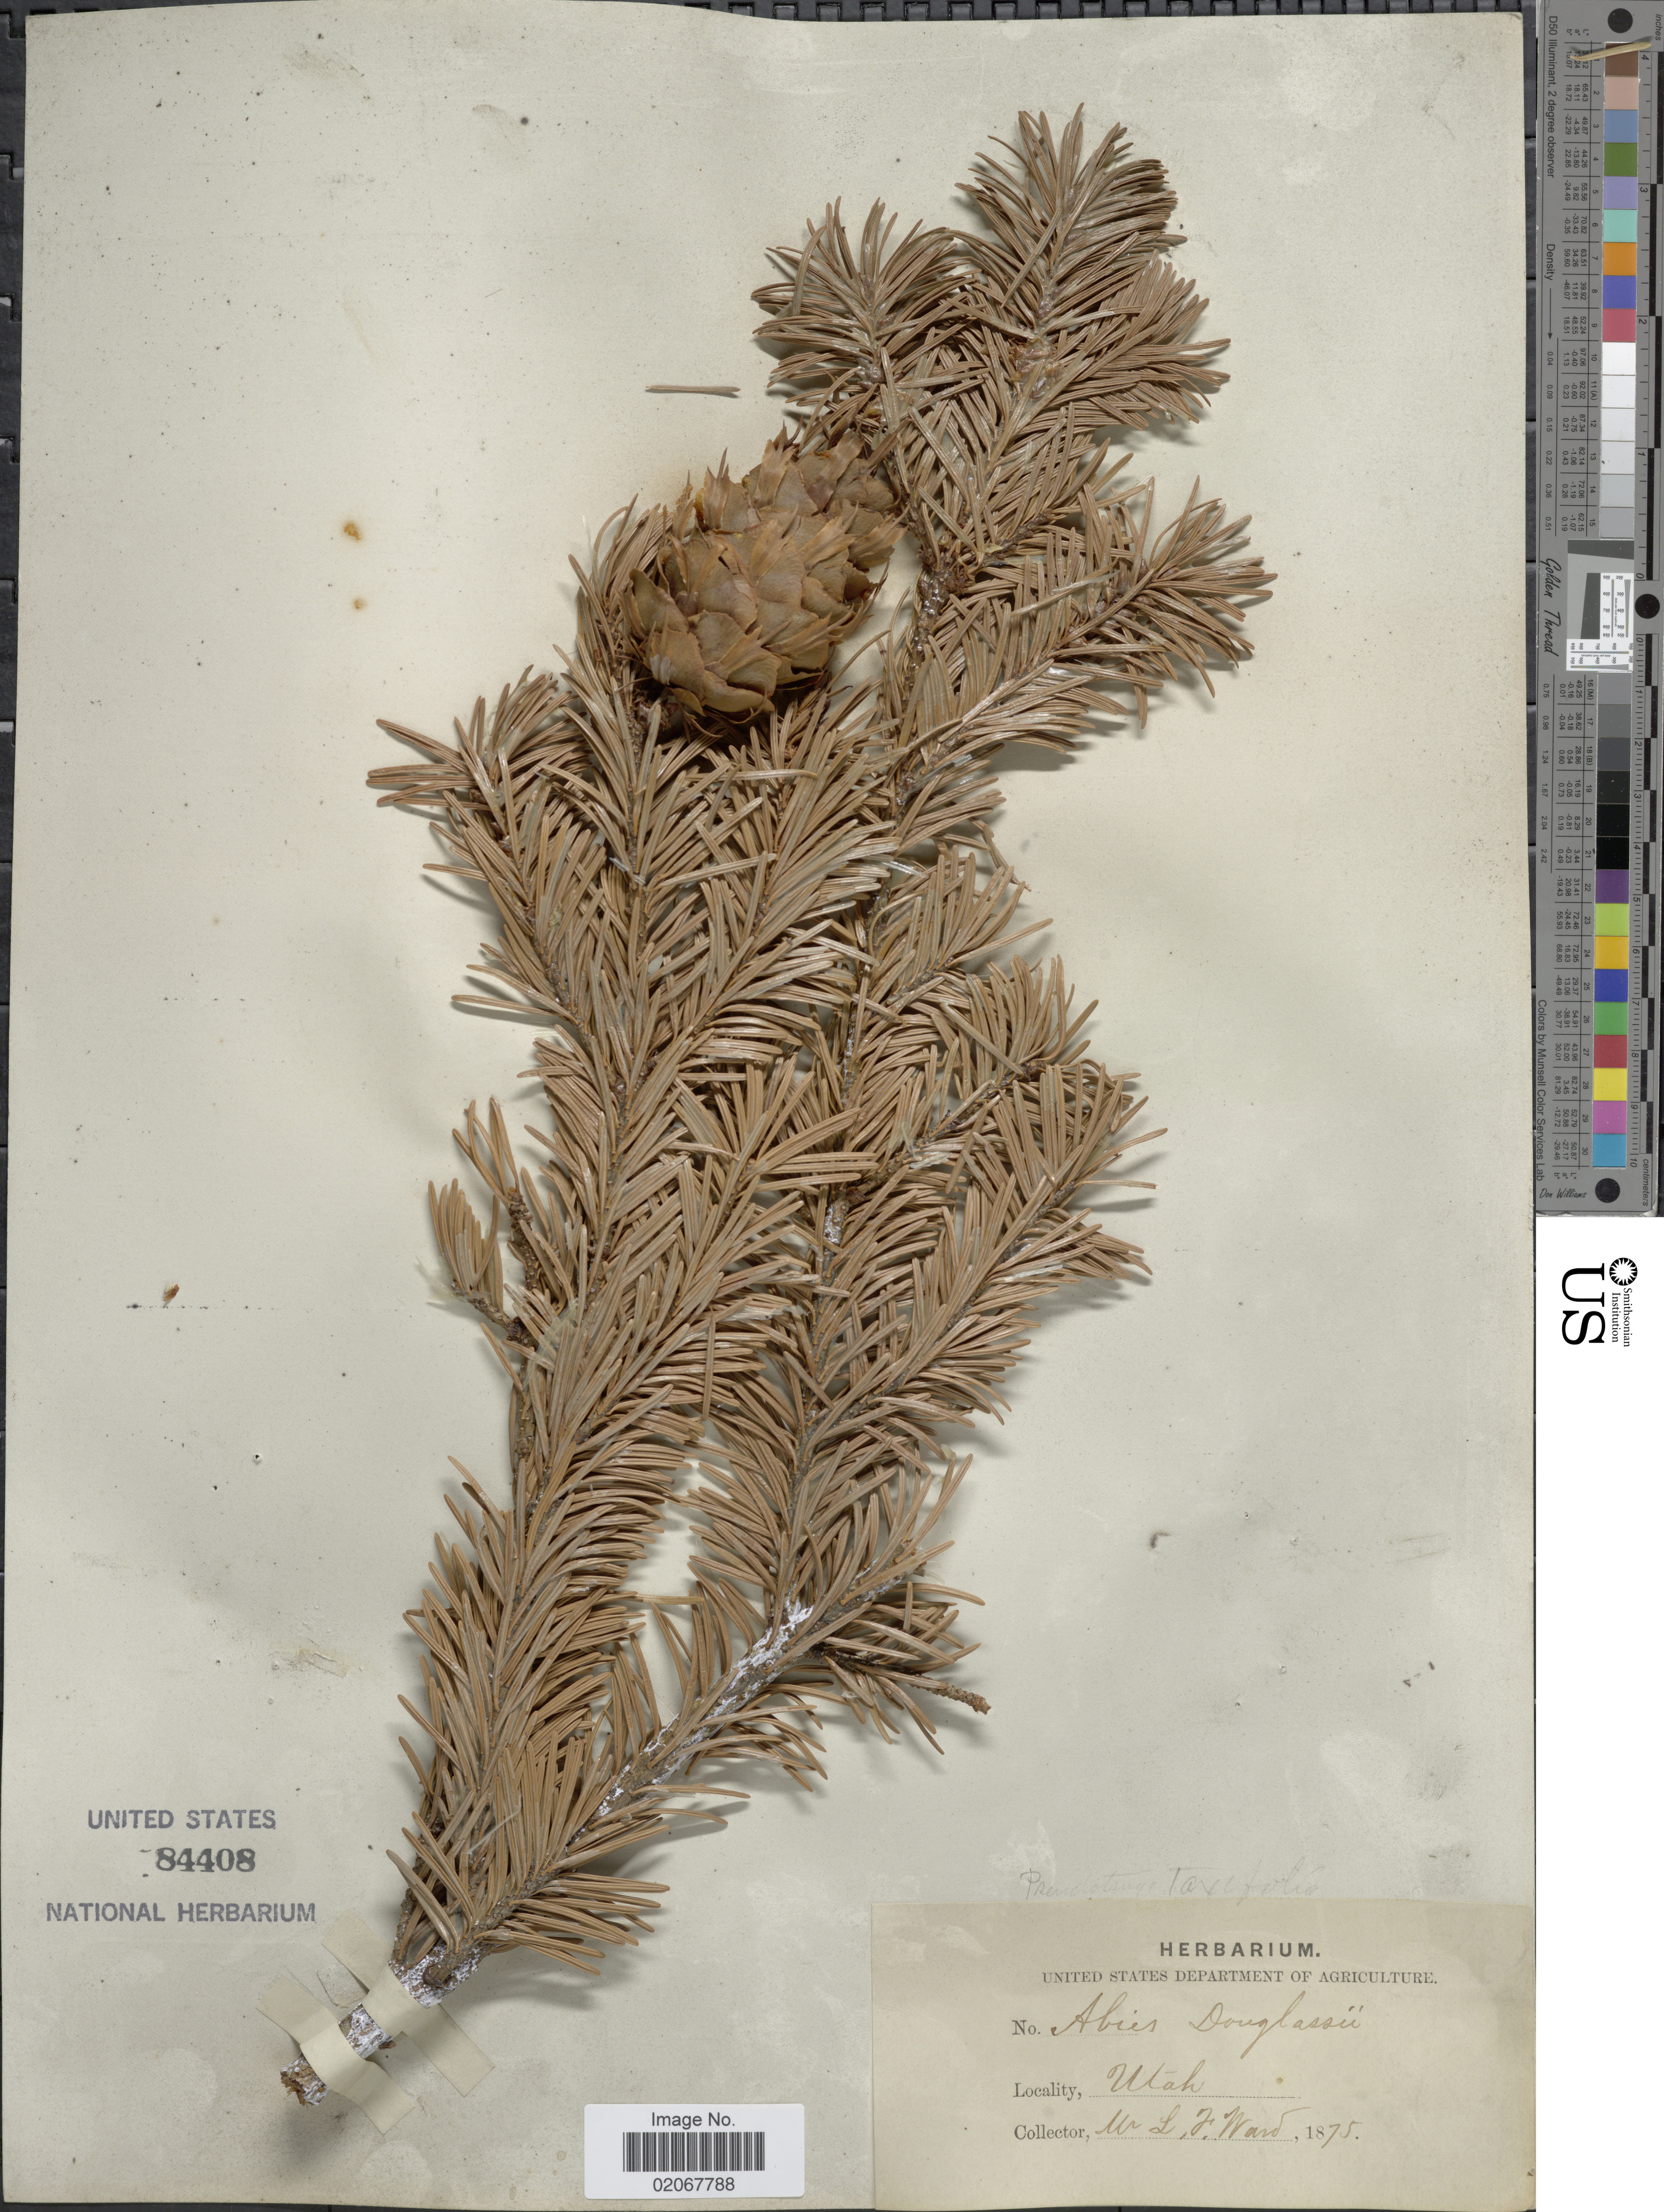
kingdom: Plantae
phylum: Tracheophyta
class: Pinopsida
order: Pinales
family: Pinaceae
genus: Pseudotsuga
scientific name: Pseudotsuga menziesii var. glauca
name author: (Beissn.) Franco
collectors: L. Ward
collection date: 1875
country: United States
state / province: Utah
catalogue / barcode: US 84408